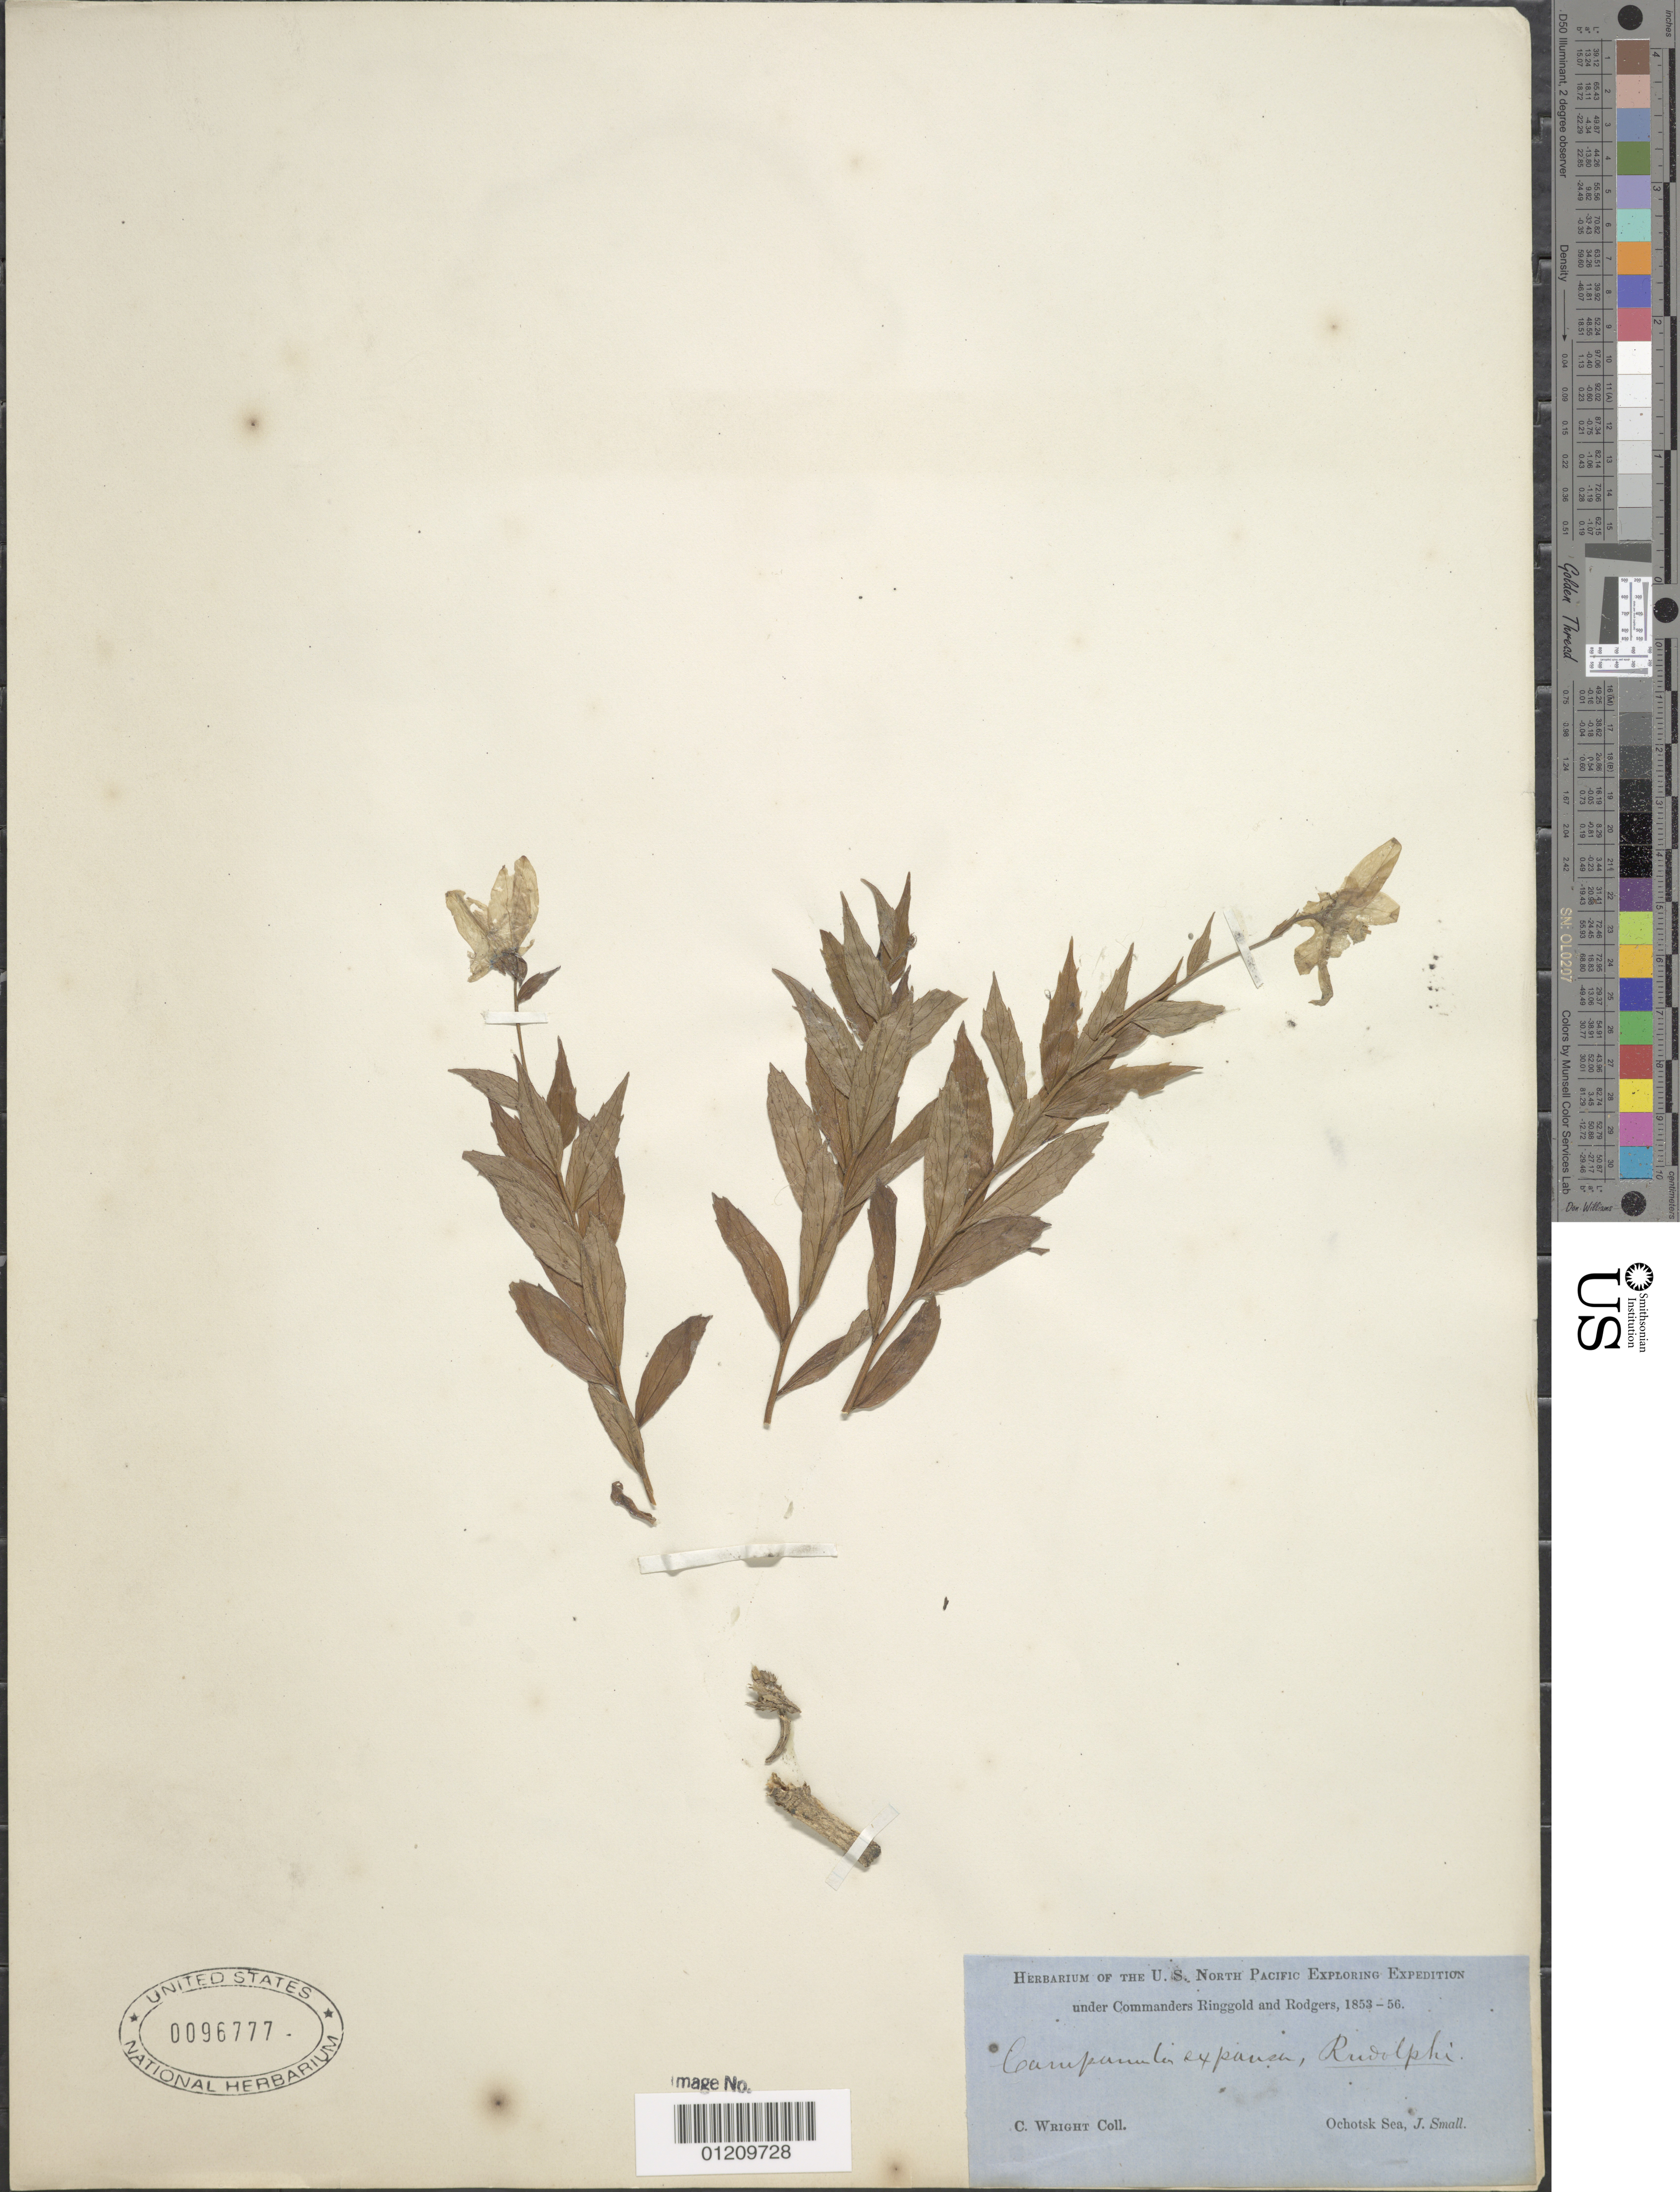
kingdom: Plantae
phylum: Tracheophyta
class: Magnoliopsida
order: Asterales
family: Campanulaceae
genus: Campanula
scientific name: Campanula expansa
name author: Rudolph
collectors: C. Wright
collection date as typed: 1853 to -- --- 1856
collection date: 1853/1856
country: Russian Federation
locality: Ochotsk Sea.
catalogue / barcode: US 96777